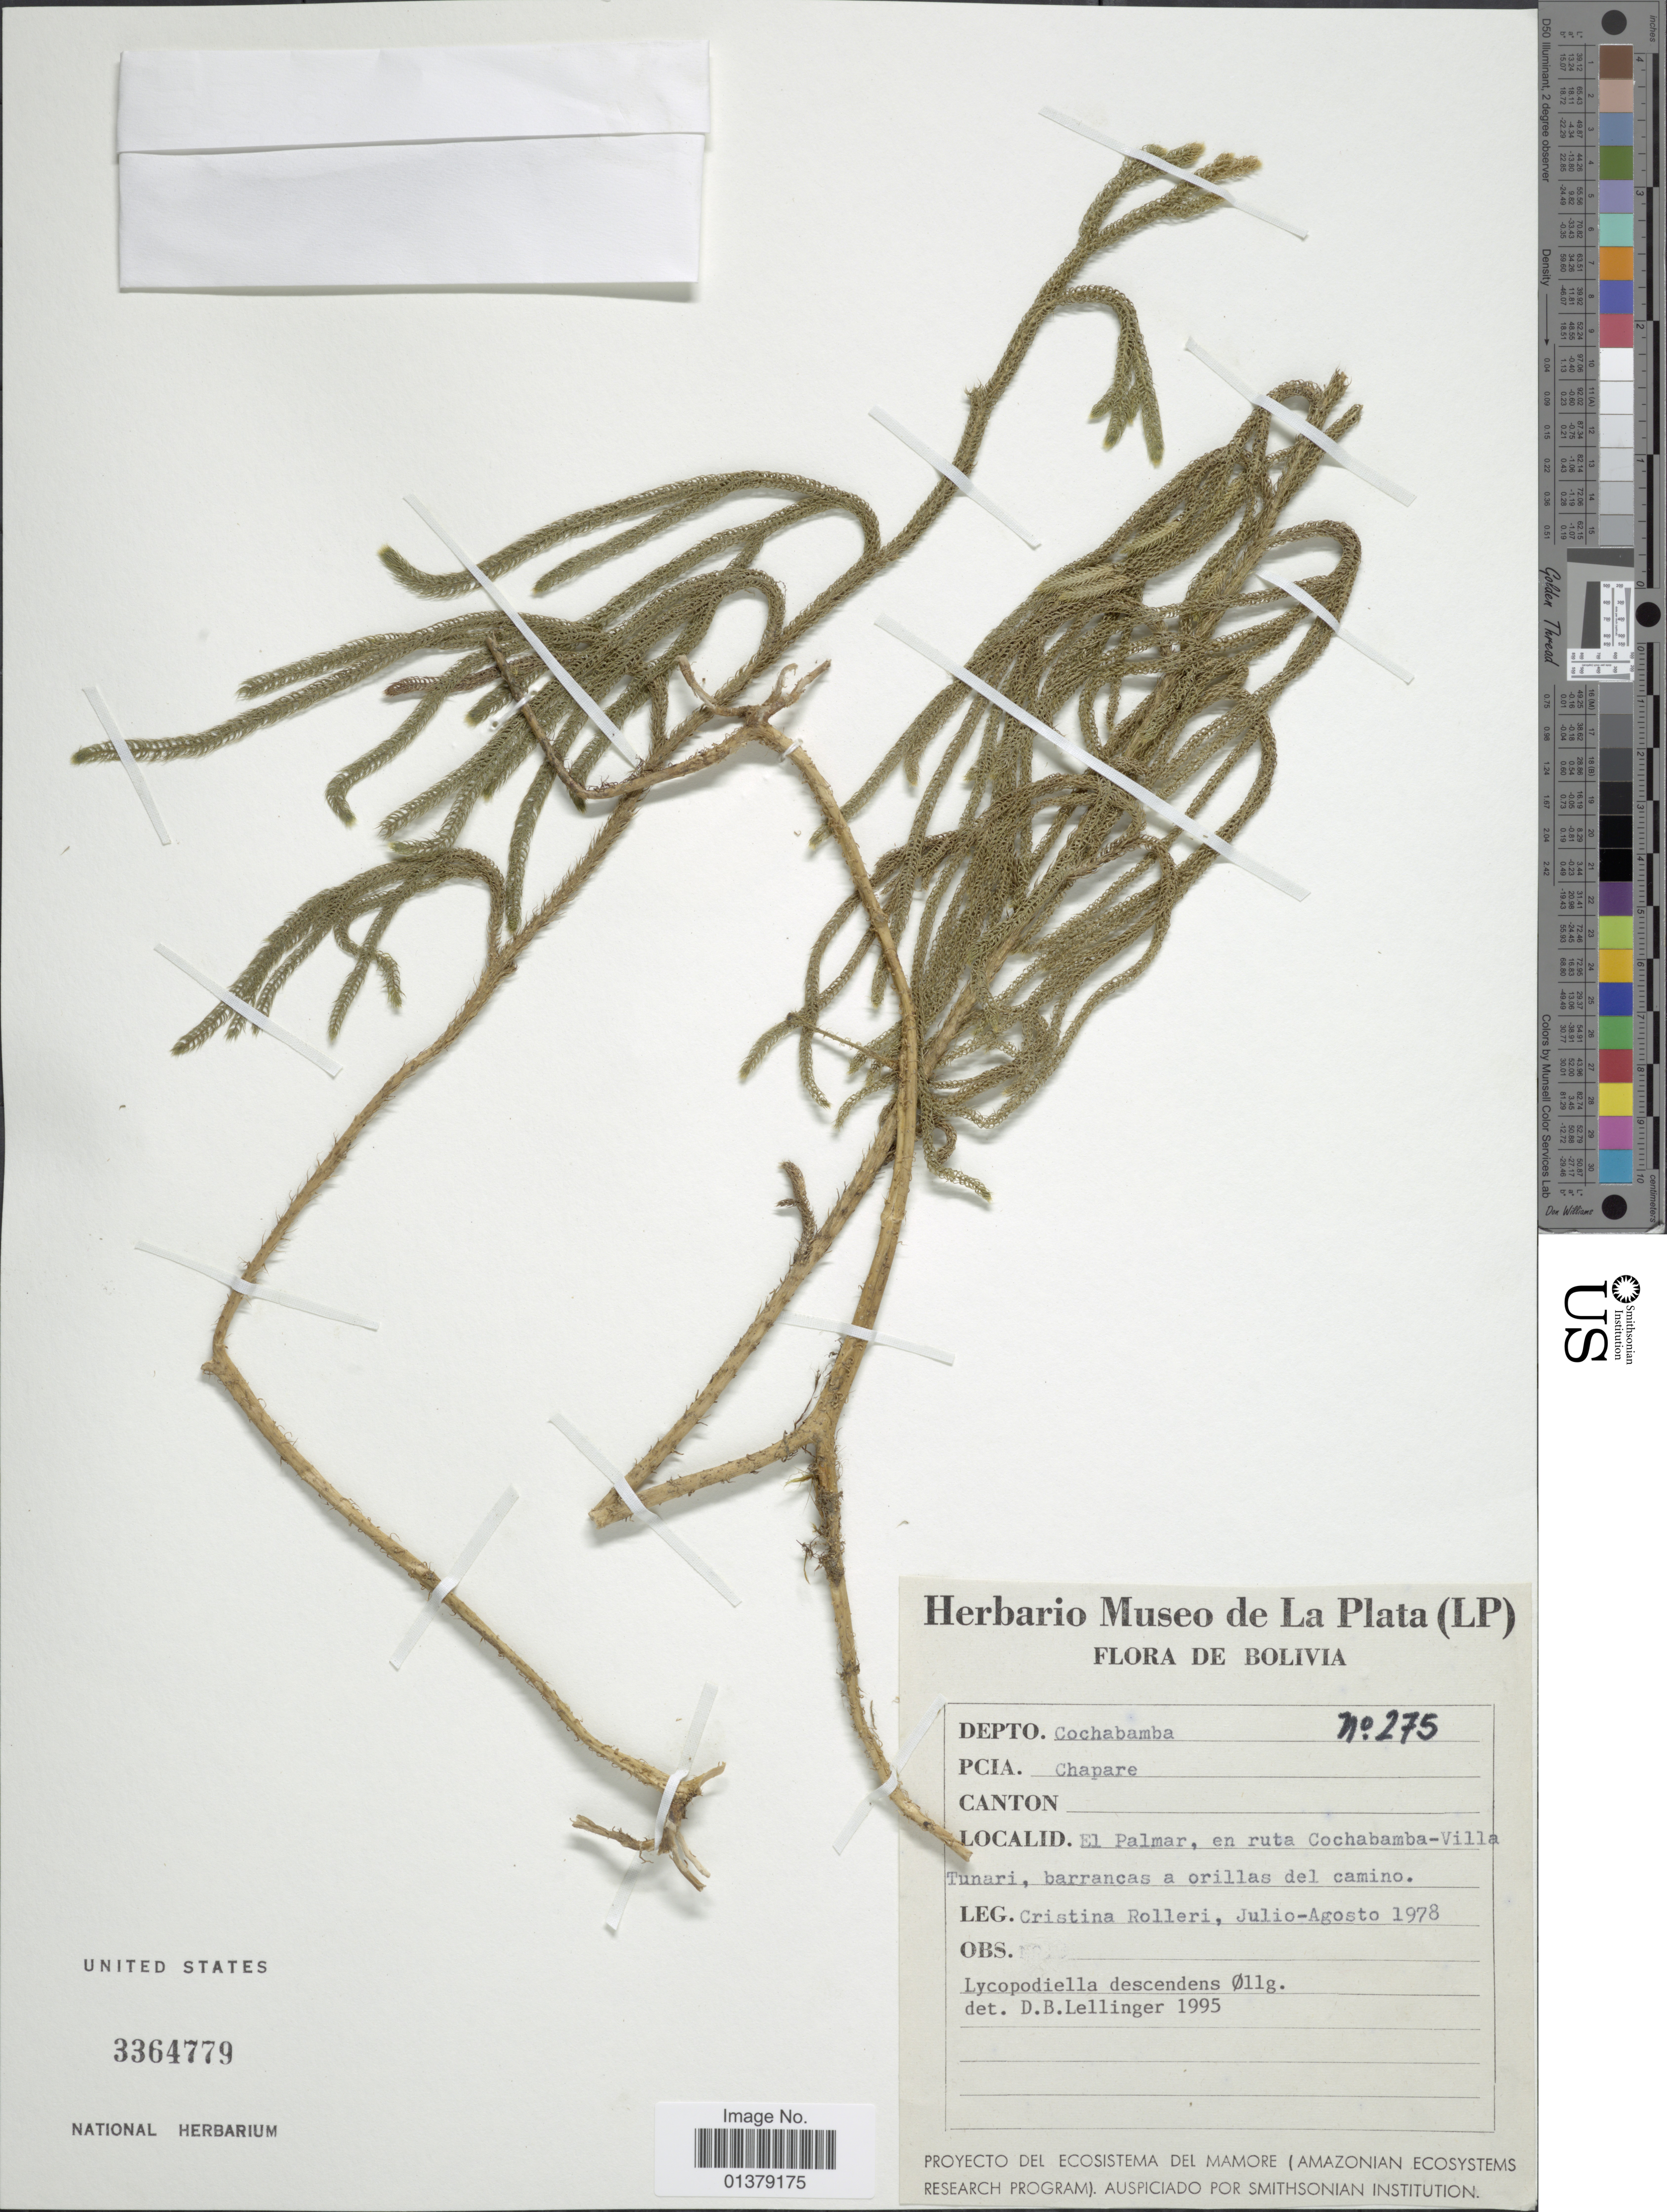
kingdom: Plantae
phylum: Tracheophyta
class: Lycopodiopsida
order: Lycopodiales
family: Lycopodiaceae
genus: Palhinhaea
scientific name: Palhinhaea descendens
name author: (B. Øllg.) Holub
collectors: C. Rolleri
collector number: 275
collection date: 1978-07/1978-08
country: Bolivia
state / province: Cochabamba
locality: El Palmar, en ruta Cochabamba-Villa Tunari, barrancas a orillas del camino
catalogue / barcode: US 3364479